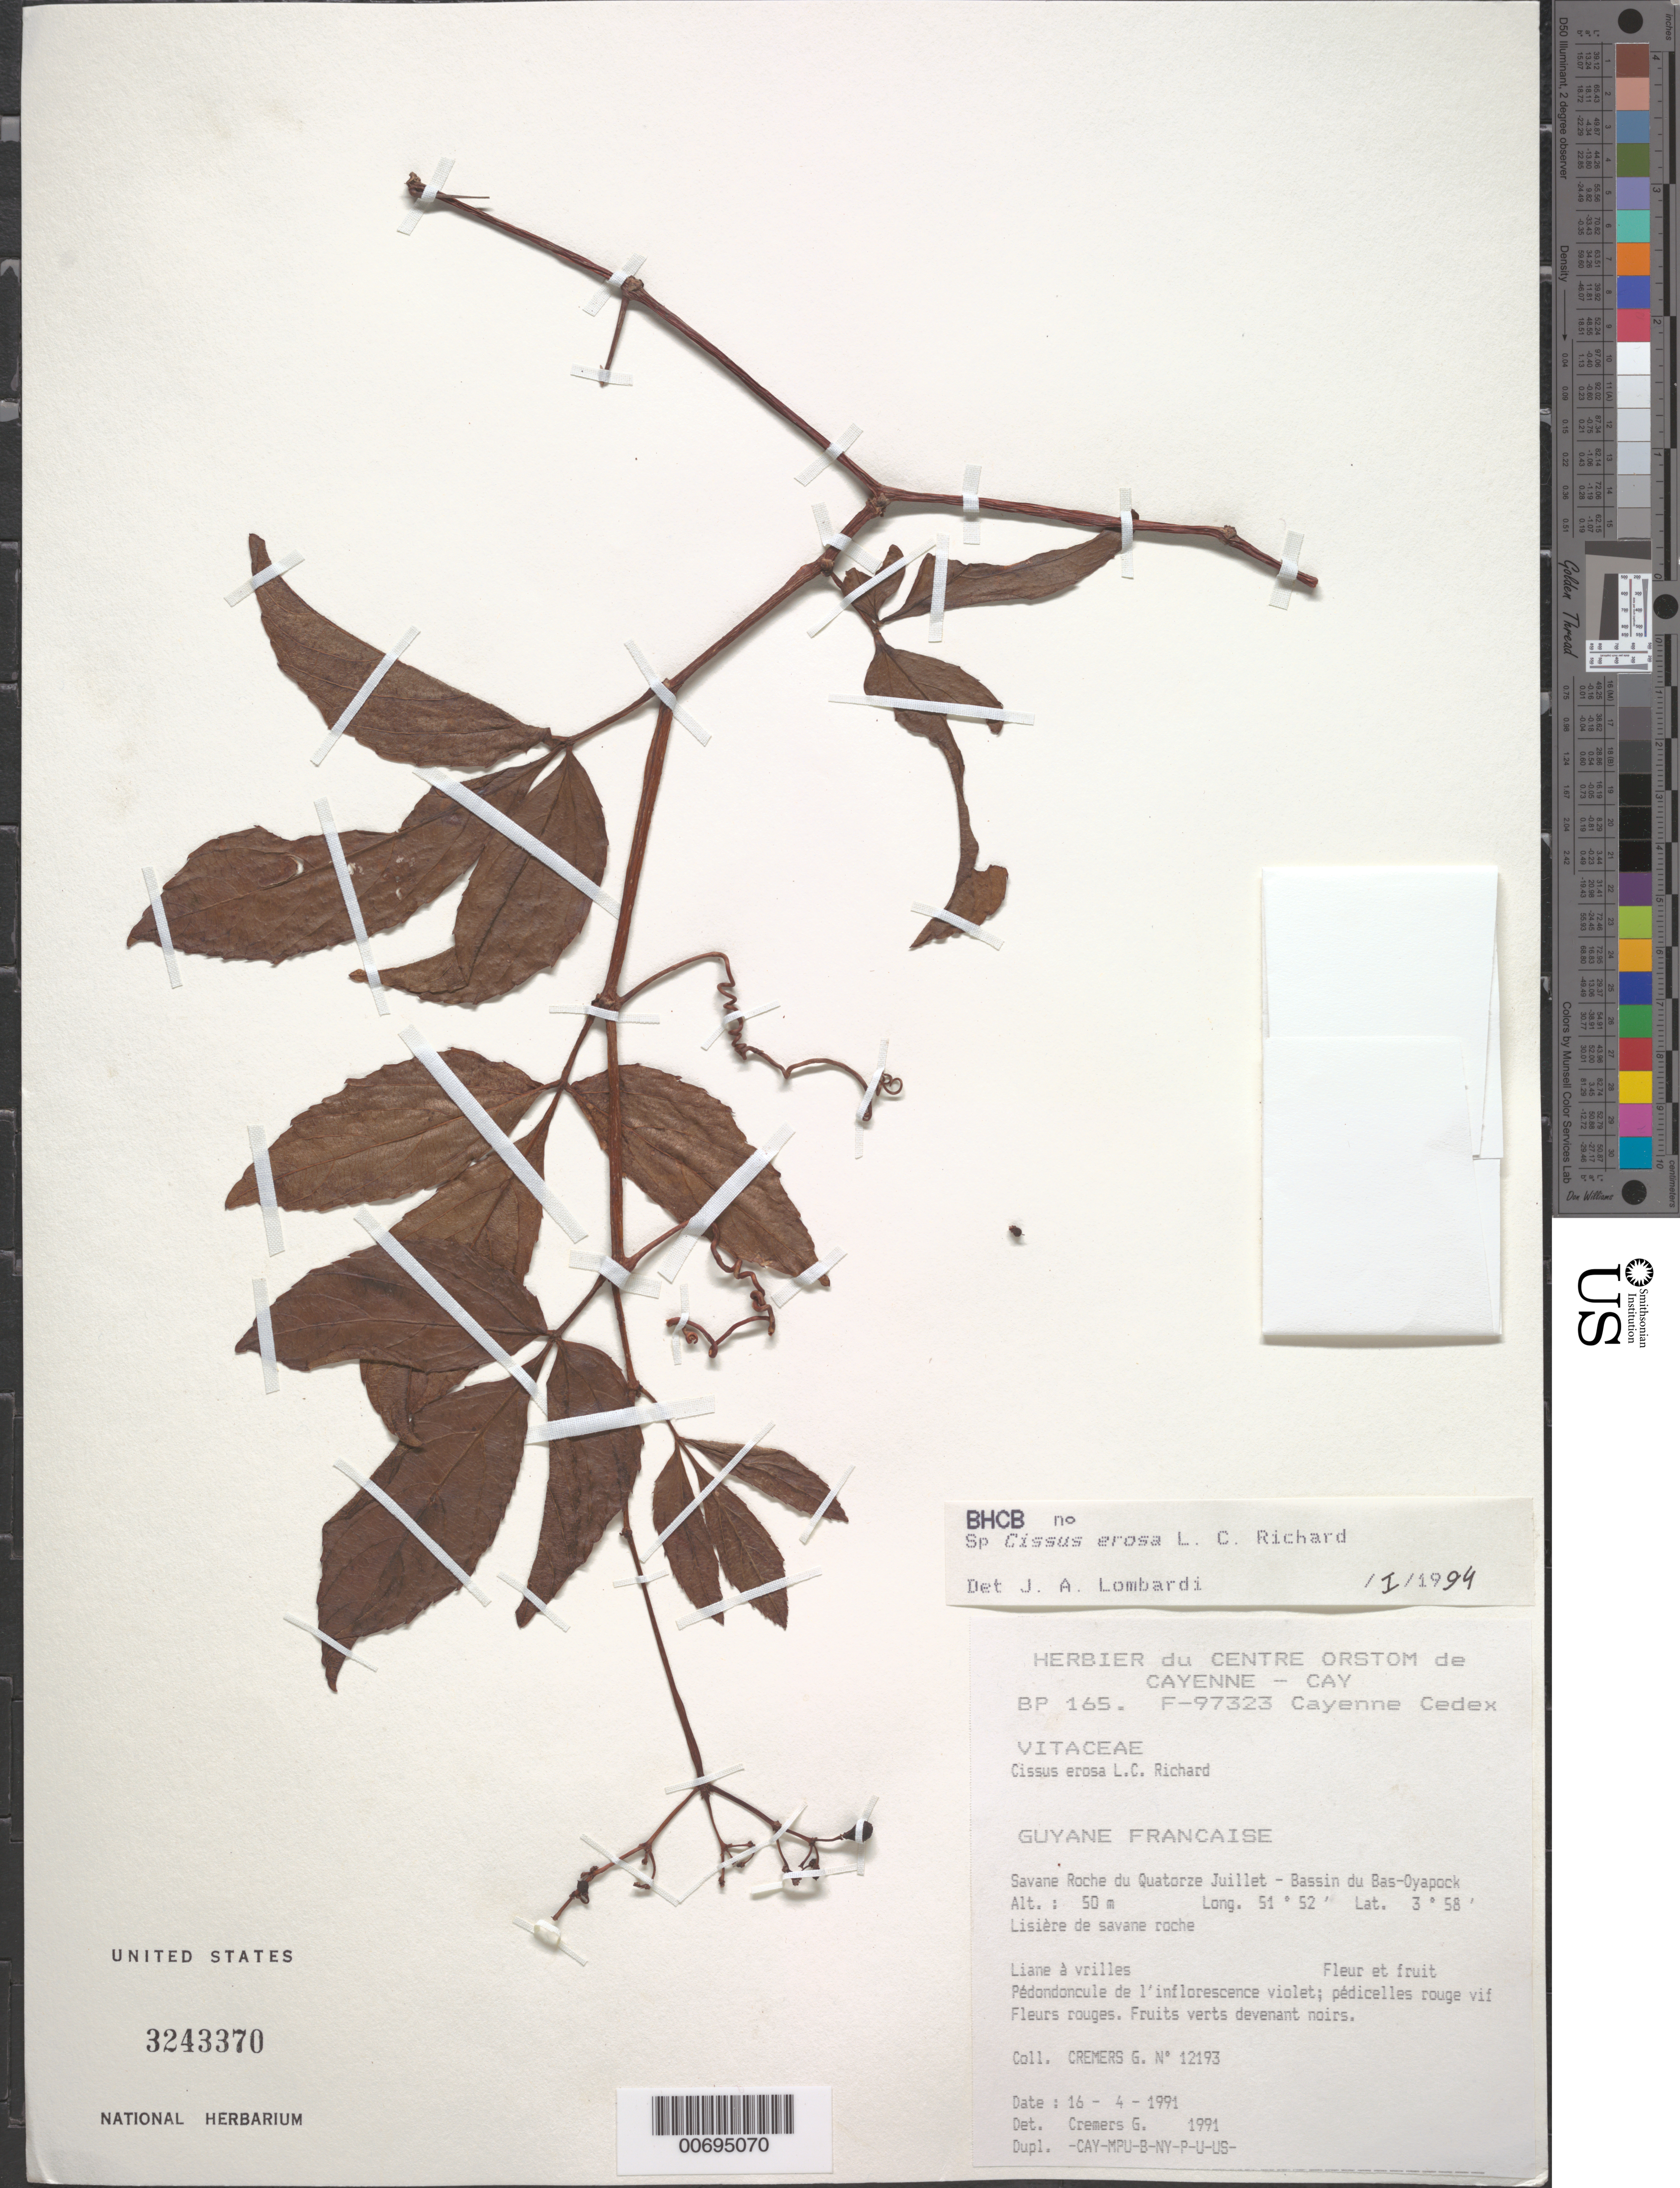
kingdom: Plantae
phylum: Tracheophyta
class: Magnoliopsida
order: Vitales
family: Vitaceae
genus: Cissus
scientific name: Cissus erosa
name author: Rich.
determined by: Lombardi, Julio A.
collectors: G. Cremers & S. Gautier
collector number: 12193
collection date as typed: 16-Apr-91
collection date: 1991-04-16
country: French Guiana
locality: Savane Roche du Quatorze Juillet, Bassin du Bas-Oyapock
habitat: Lisière de savane roche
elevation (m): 60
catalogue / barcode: US 3243370